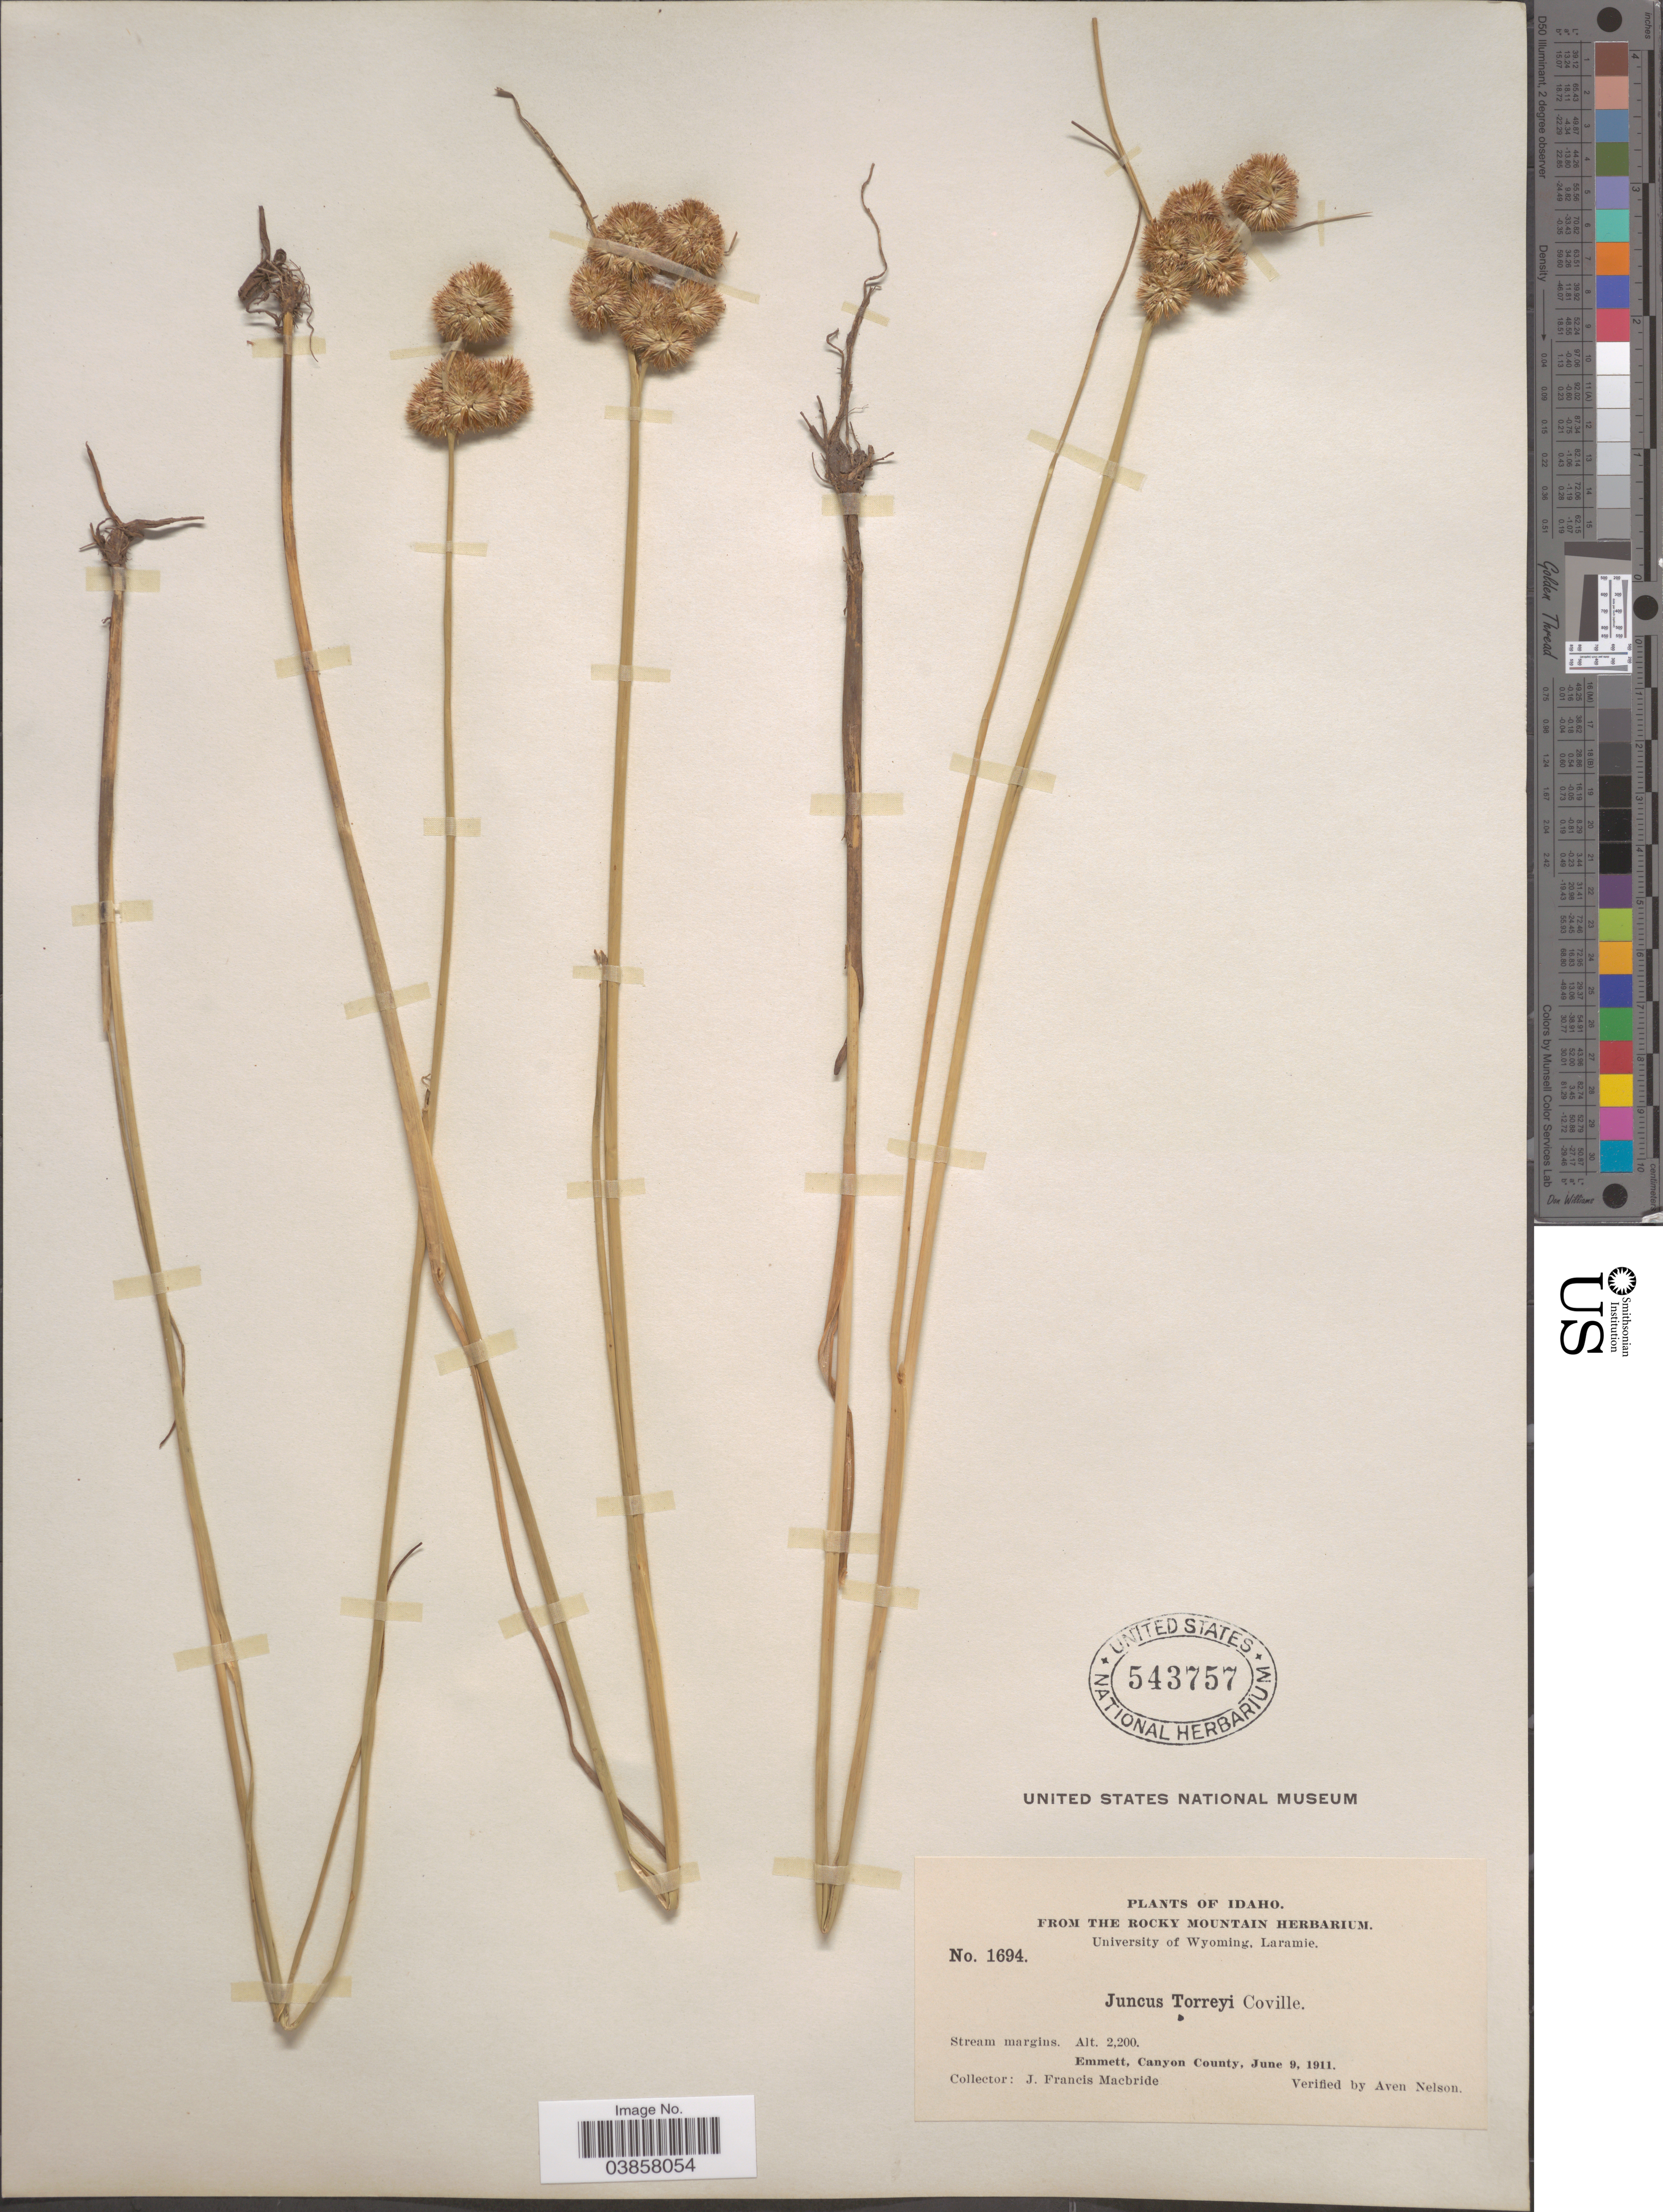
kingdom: Plantae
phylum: Tracheophyta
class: Liliopsida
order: Poales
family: Juncaceae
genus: Juncus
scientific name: Juncus torreyi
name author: Coville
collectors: J. F. Macbride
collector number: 1694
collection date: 1911-06-09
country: United States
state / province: Idaho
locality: Emmett, Canyon County.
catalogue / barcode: US 543757